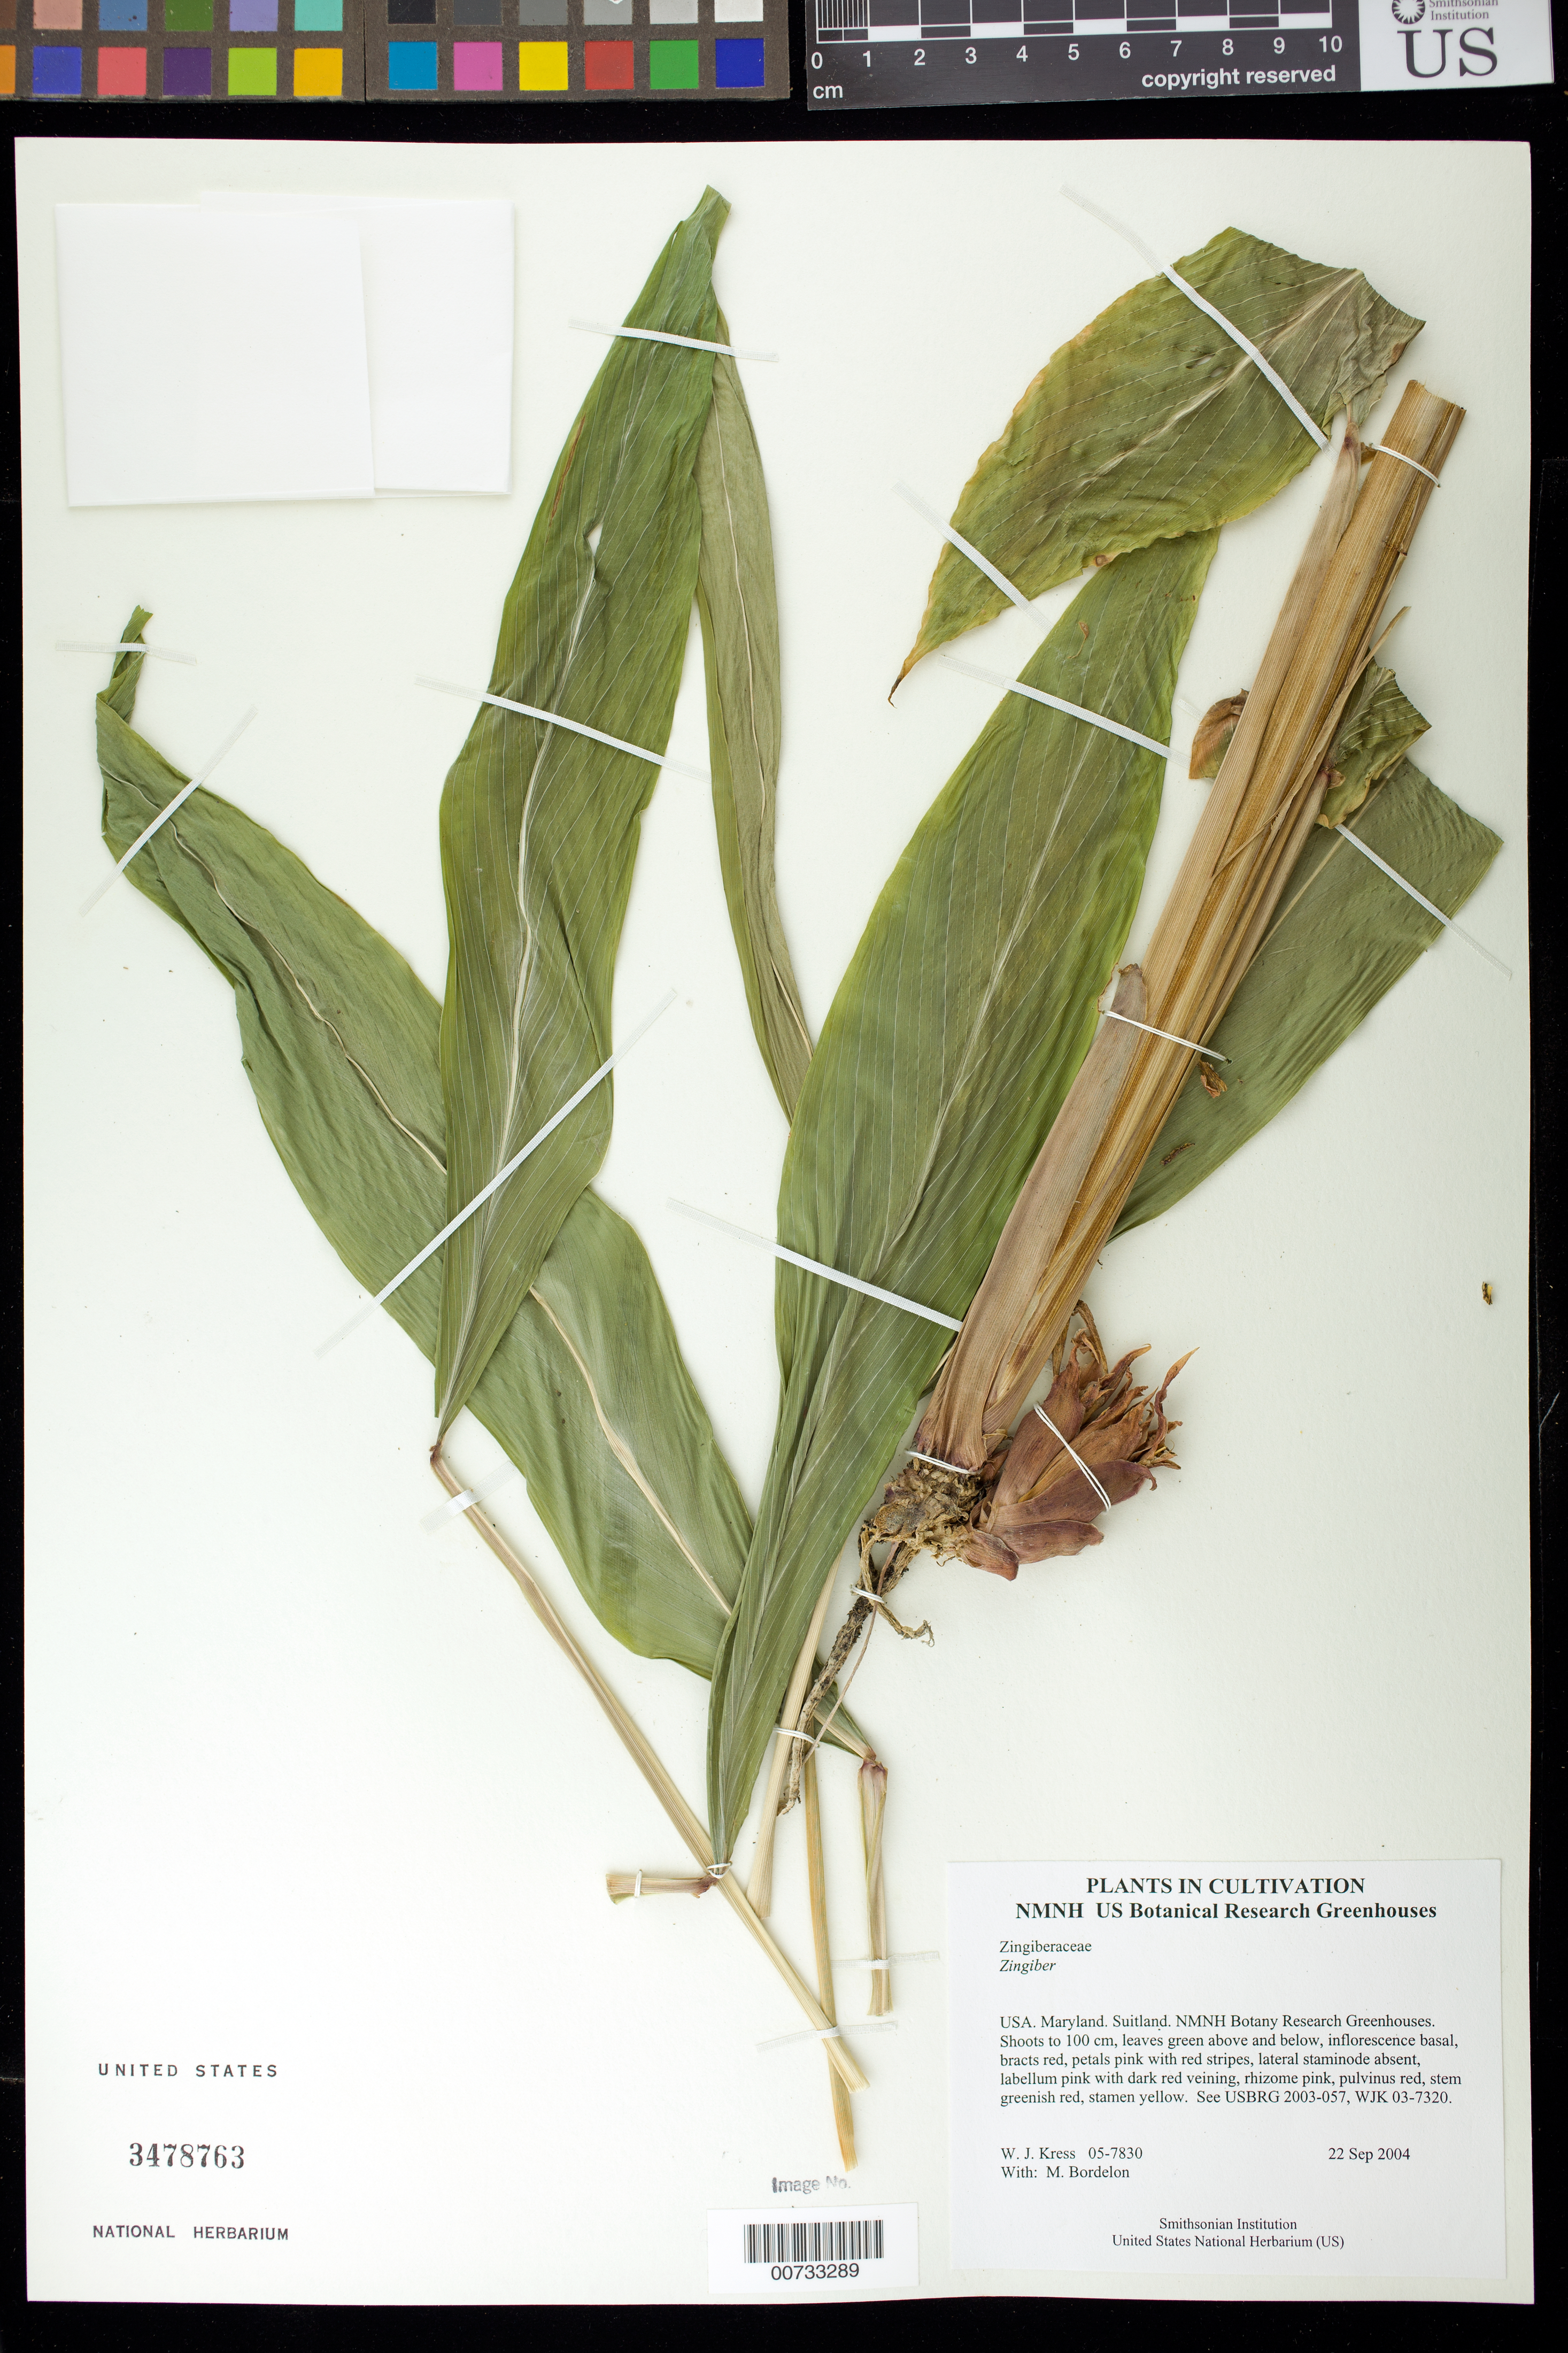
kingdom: Plantae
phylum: Tracheophyta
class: Liliopsida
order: Zingiberales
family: Zingiberaceae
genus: Zingiber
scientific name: Zingiber sp.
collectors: W. J. Kress & M. Bordelon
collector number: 05-7830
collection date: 2004-09-22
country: United States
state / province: Maryland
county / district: Prince George's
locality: NMNH Botany Research Greenhouses. Suitland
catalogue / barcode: US 3478763